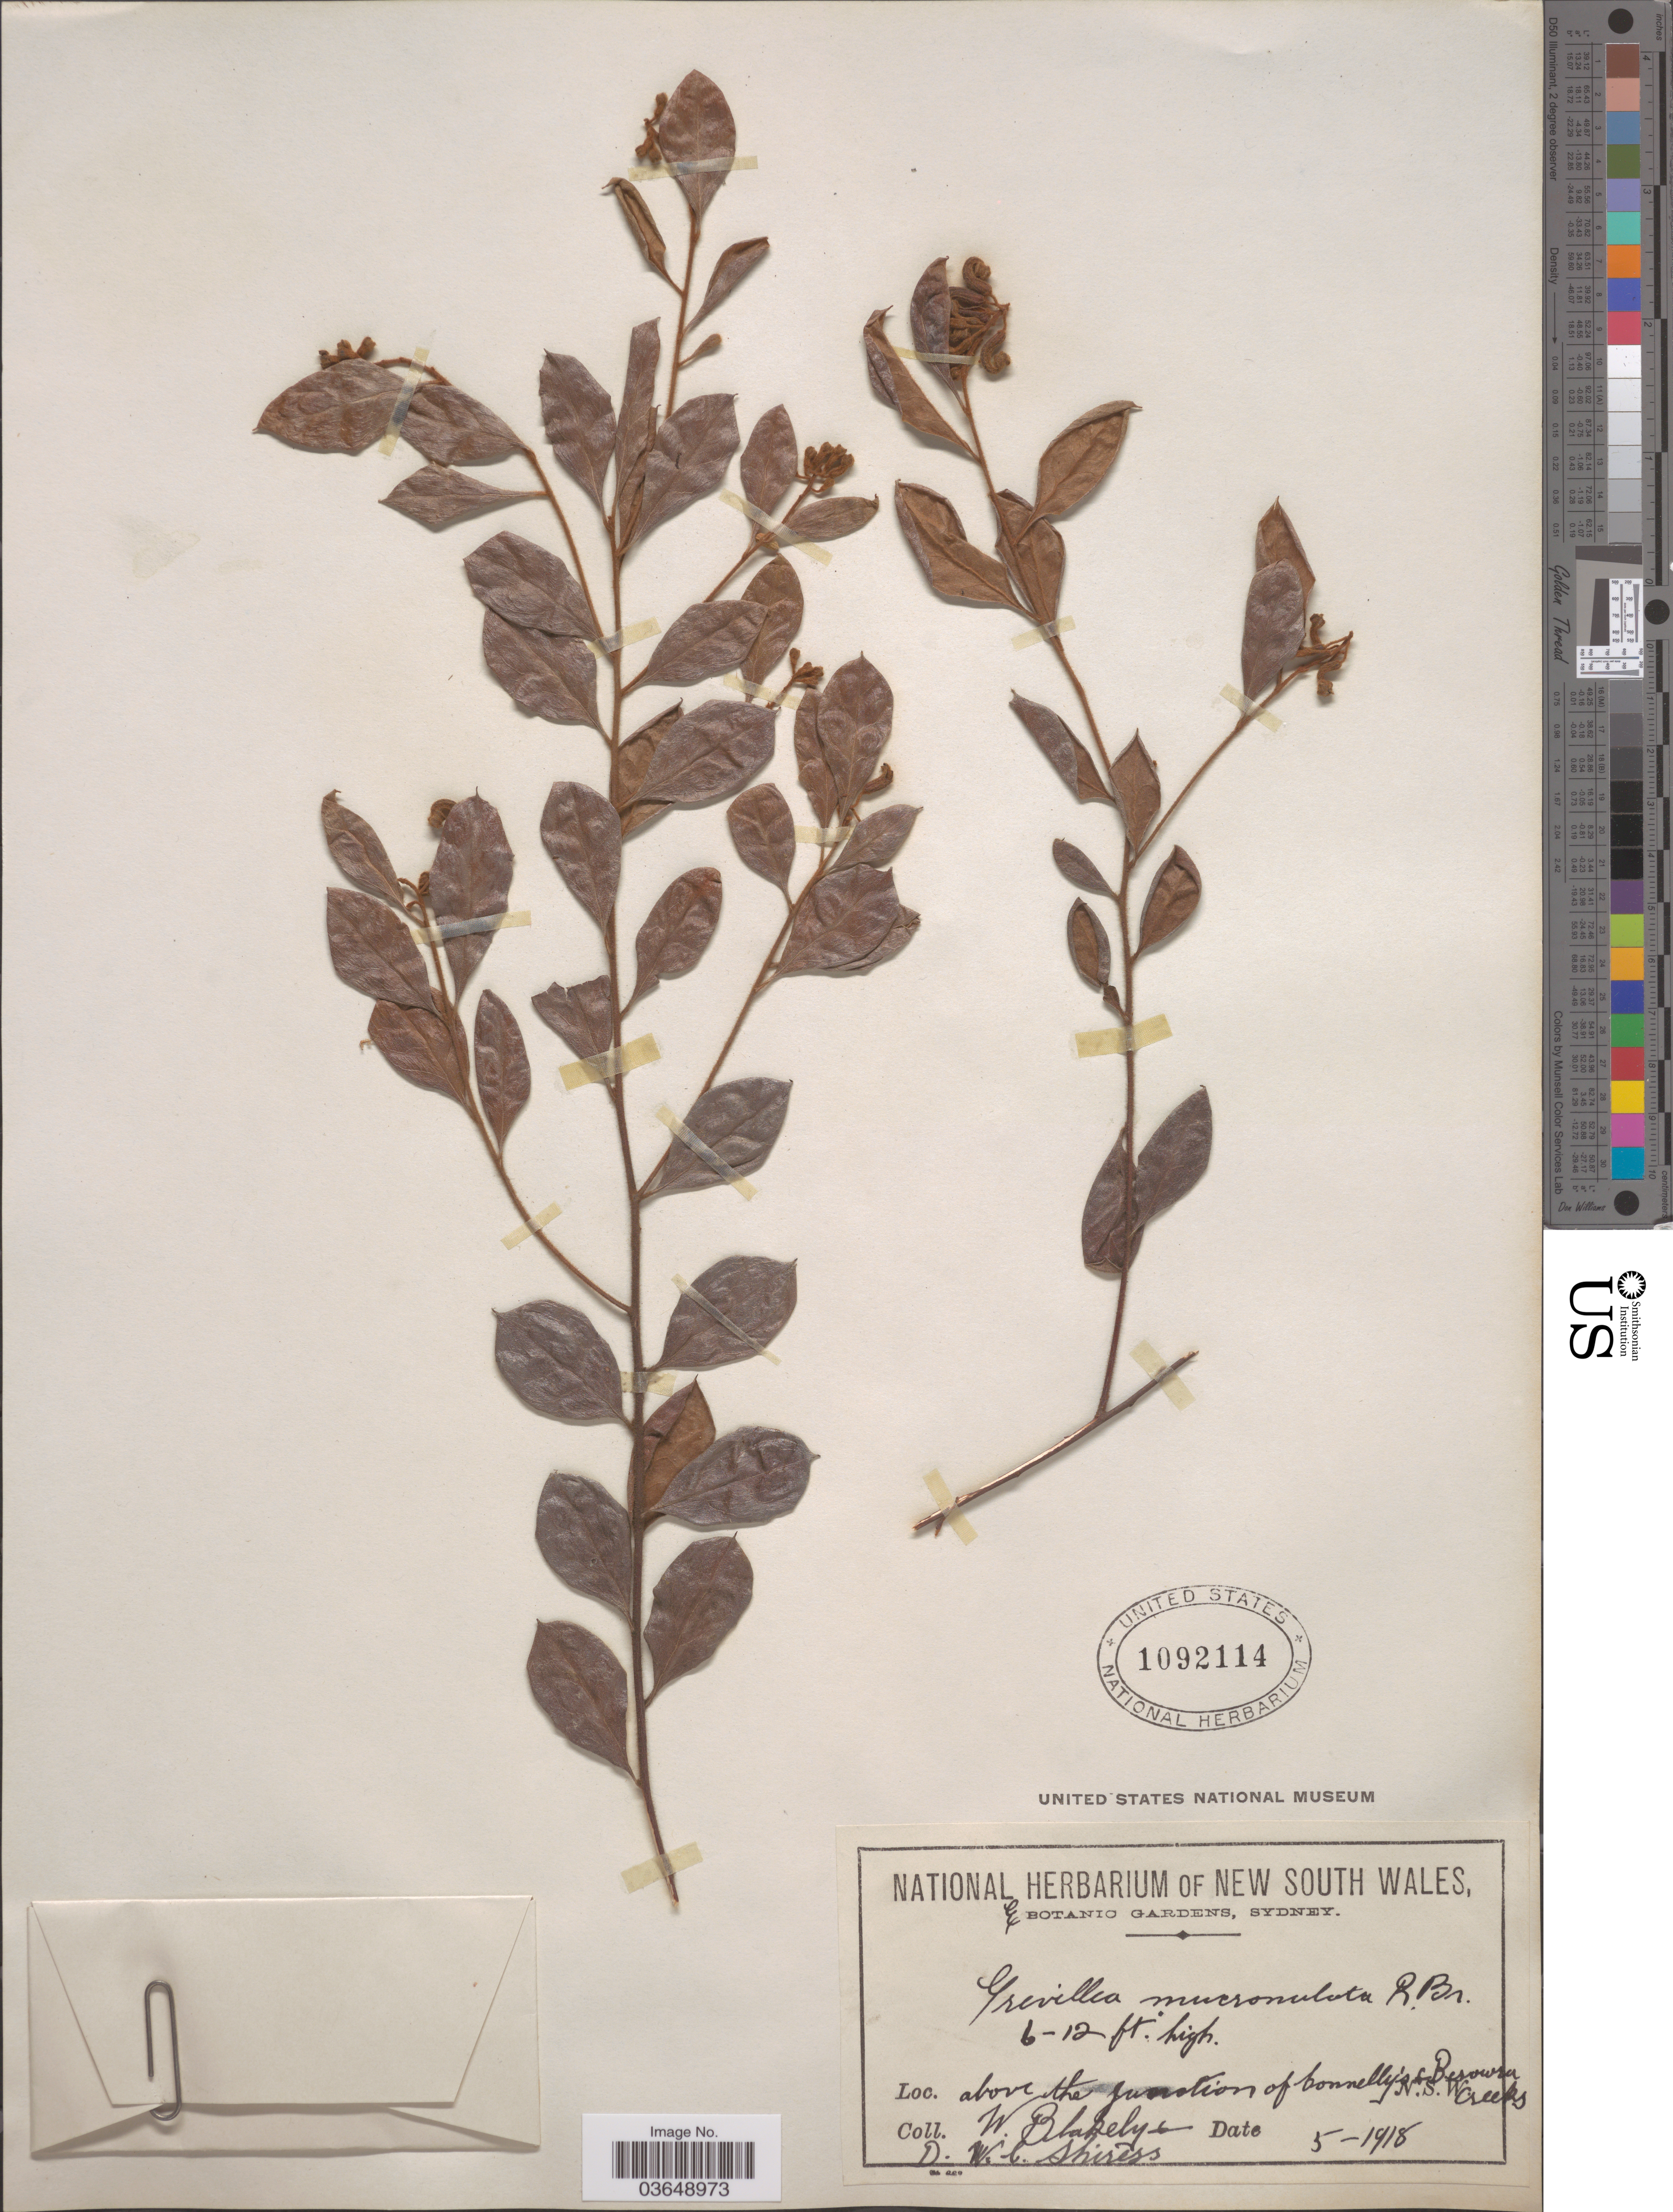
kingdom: Plantae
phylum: Tracheophyta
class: Magnoliopsida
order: Proteales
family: Proteaceae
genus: Grevillea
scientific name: Grevillea mucronulata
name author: R. Br.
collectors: W. Blakely & D. Shiress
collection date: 1918-05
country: Australia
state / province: New South Wales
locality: Above the junction of Connelly's + Berowra Creeks.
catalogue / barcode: US 1092114